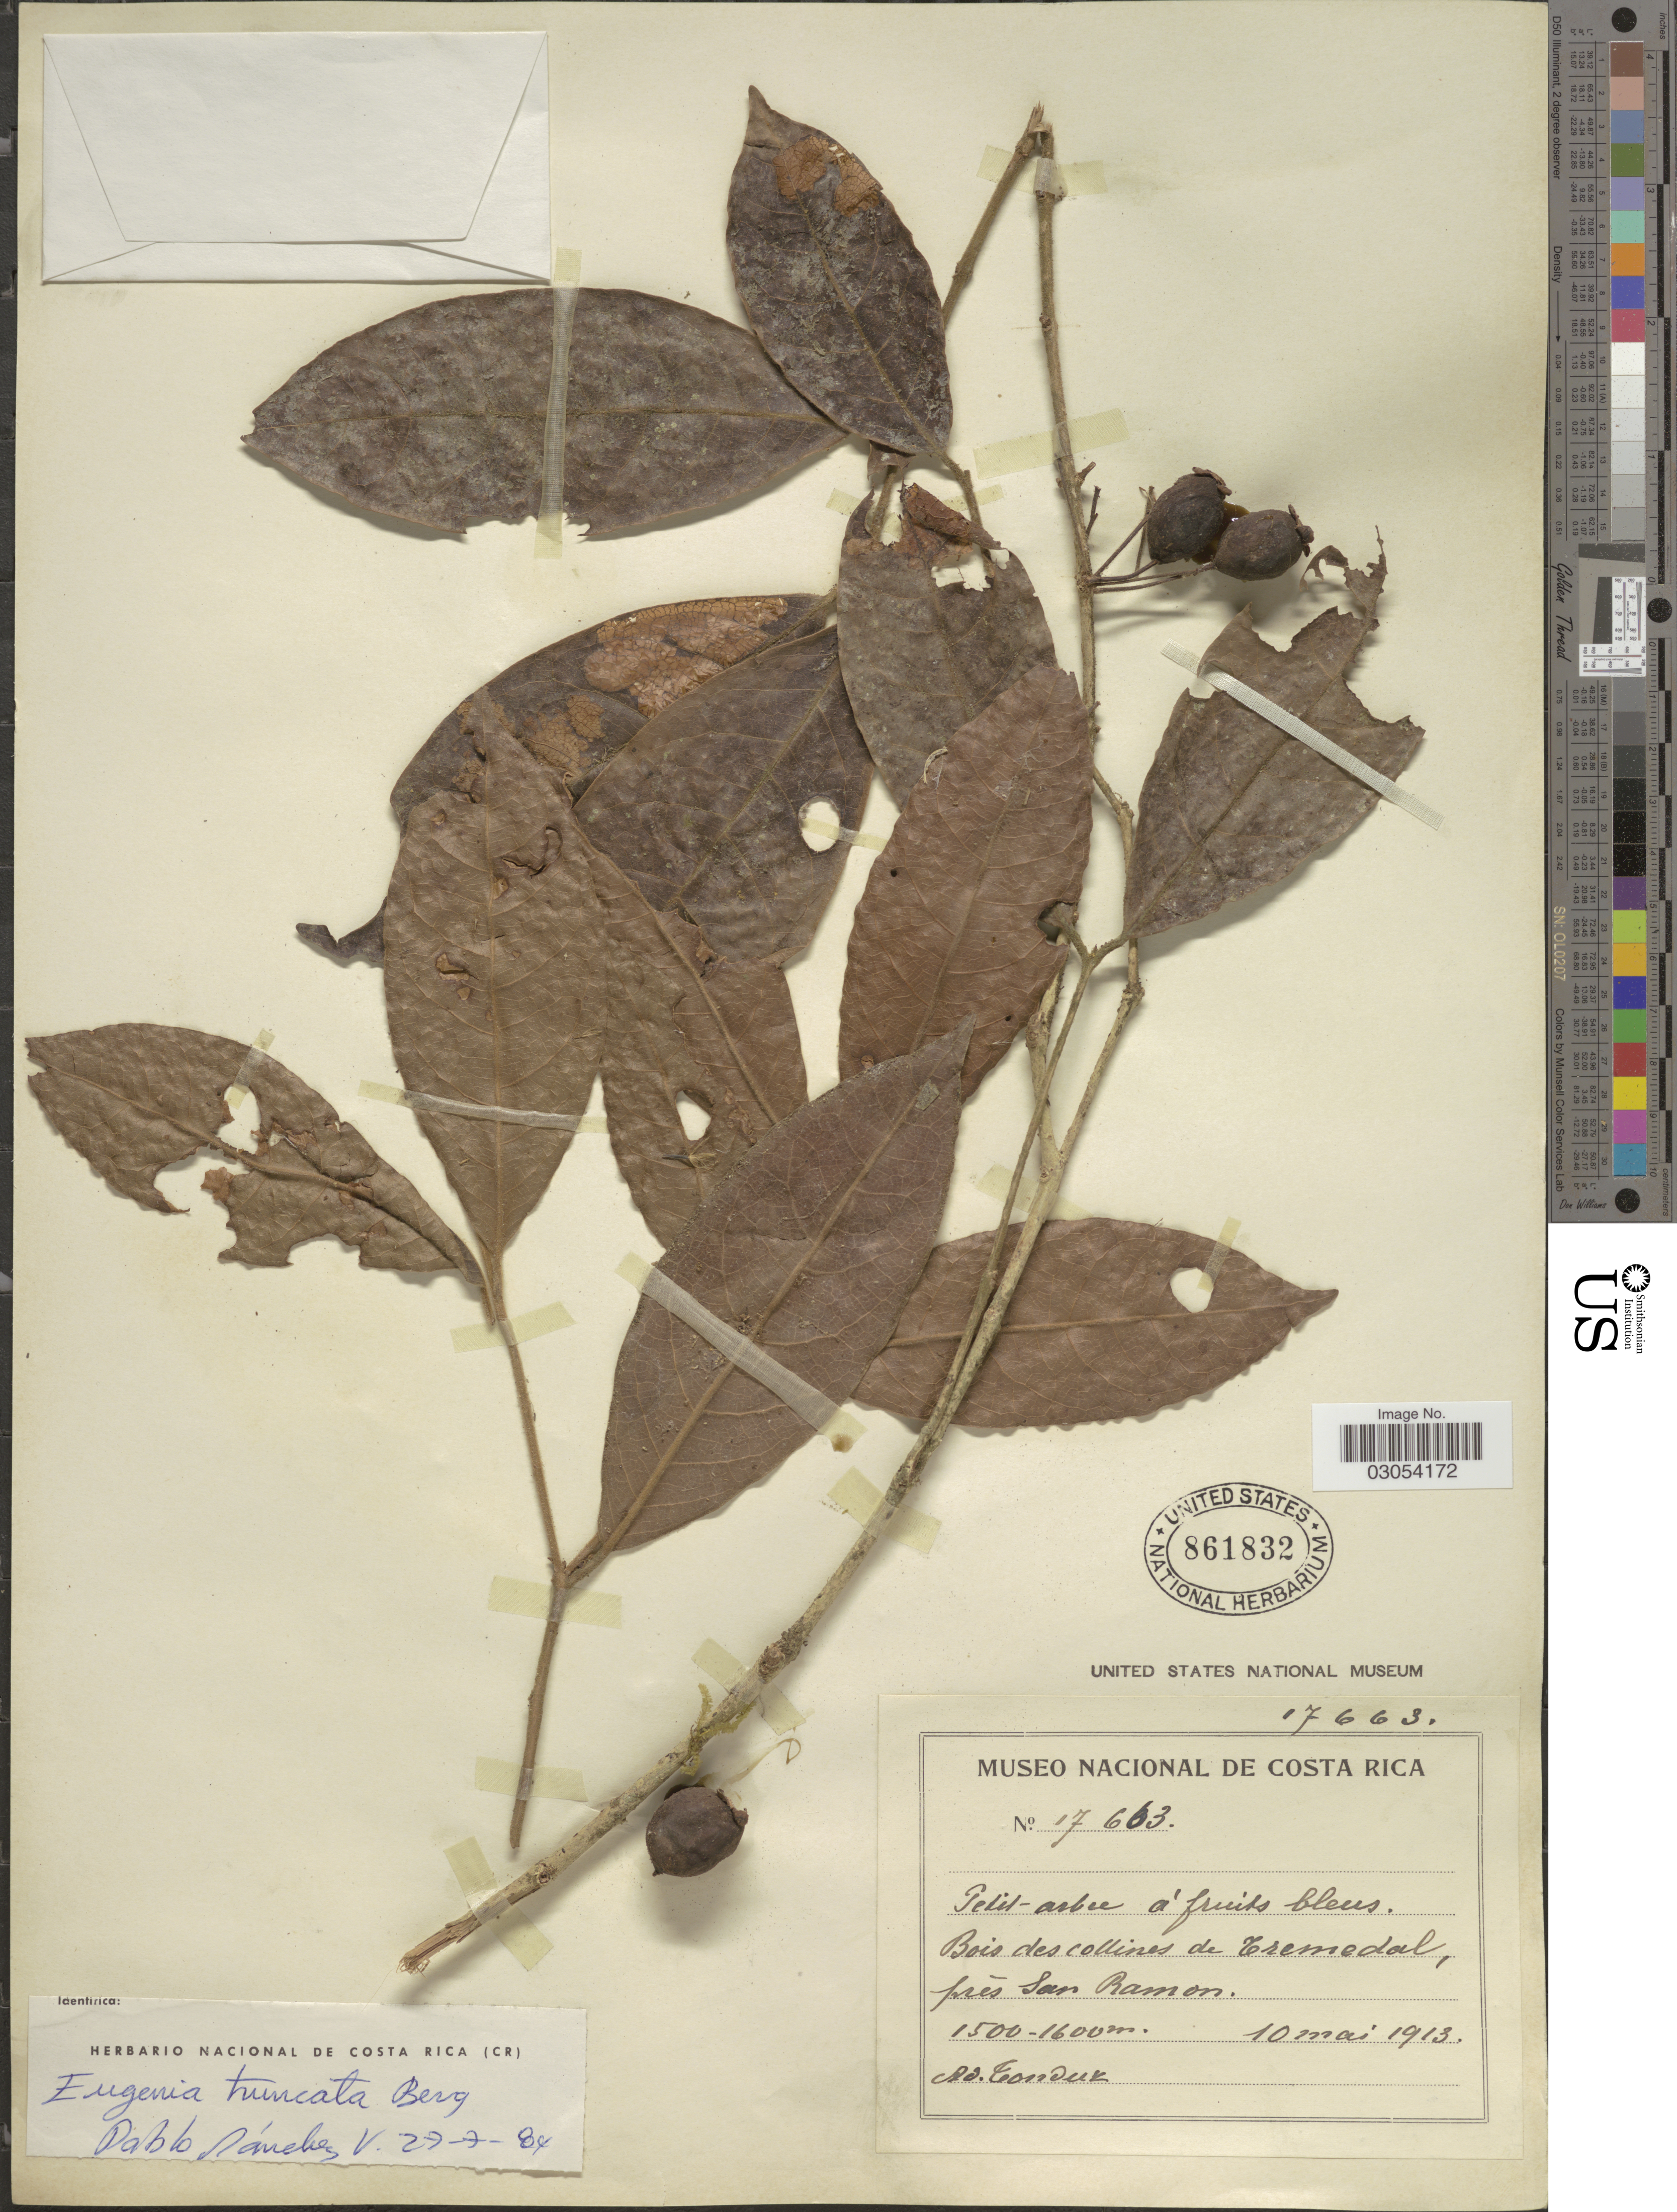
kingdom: Plantae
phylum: Tracheophyta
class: Magnoliopsida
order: Myrtales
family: Myrtaceae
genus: Eugenia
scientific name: Eugenia truncata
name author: O. Berg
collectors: A. Tonduz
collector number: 17663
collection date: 1913-05-10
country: Costa Rica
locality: Bois des collines de Tremedal, prés San Ramon.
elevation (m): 1500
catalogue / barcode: US 861832